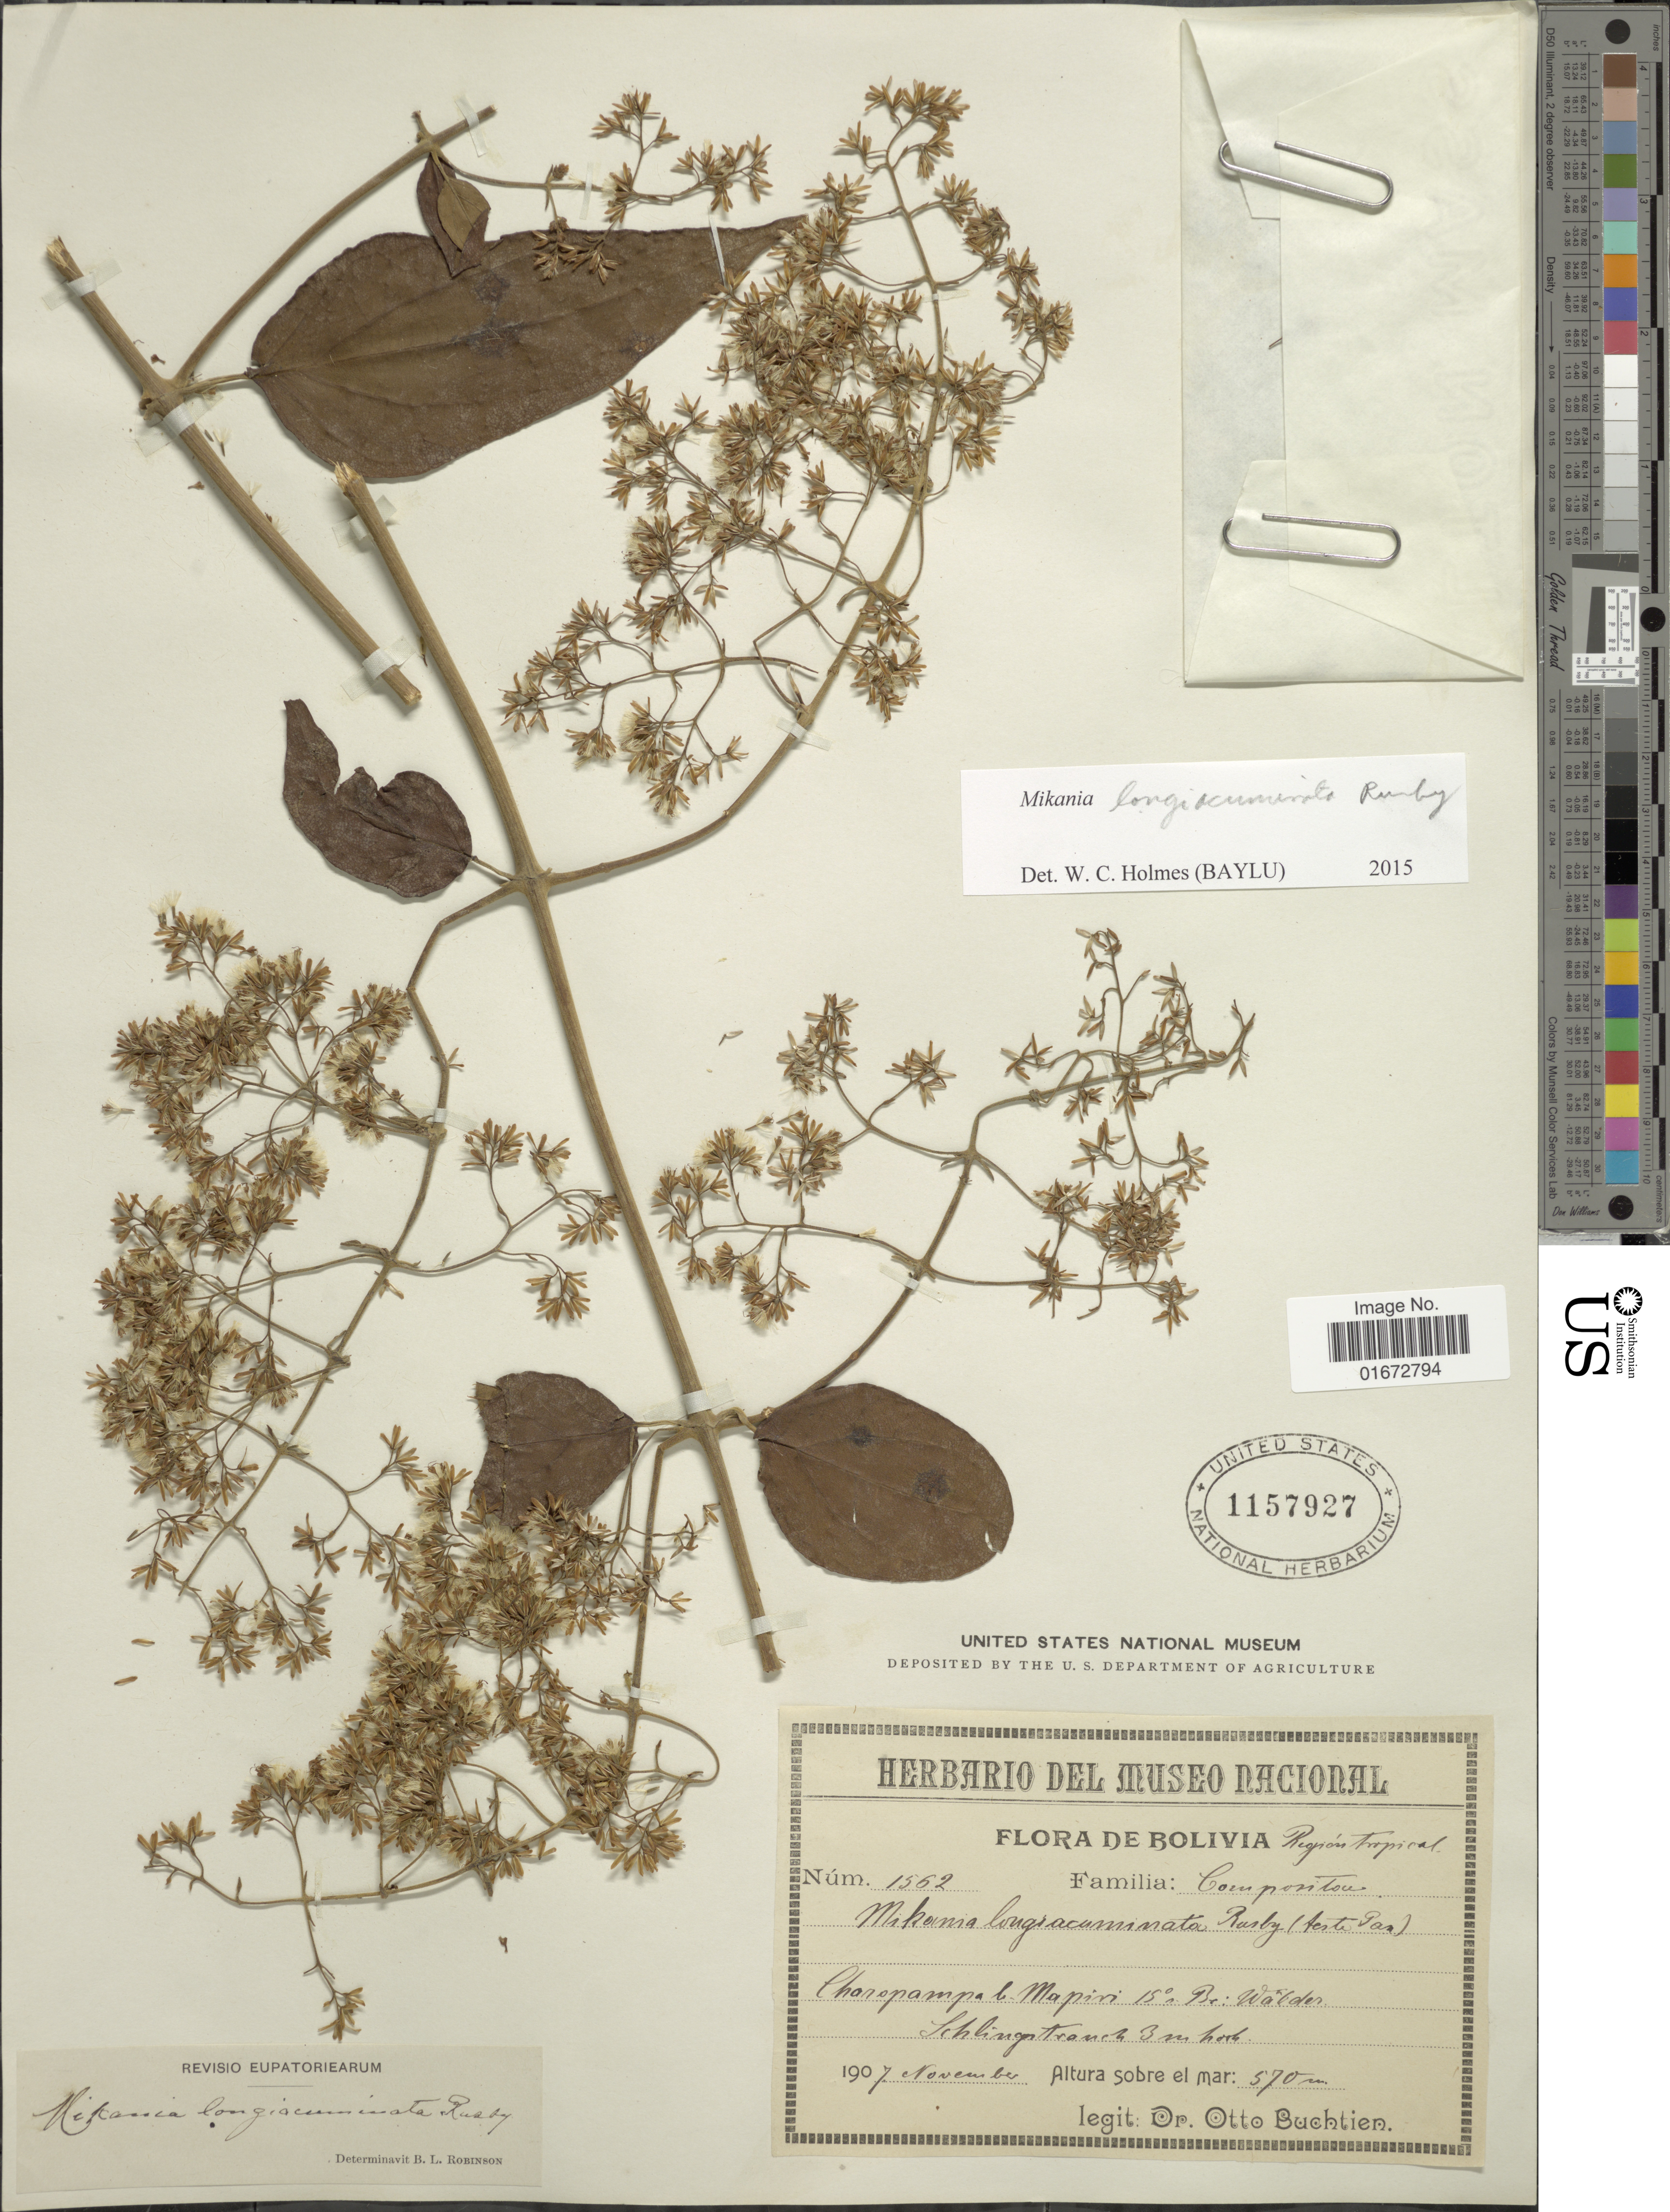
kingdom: Plantae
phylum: Tracheophyta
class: Magnoliopsida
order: Asterales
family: Asteraceae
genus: Mikania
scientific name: Mikania longiacuminata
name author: (Rusby) B.L. Rob.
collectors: O. Buchtien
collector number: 1562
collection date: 1907-11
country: Bolivia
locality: Choropampa b. Mapiri 15° s. Br. Wälder Schlingstrauch 3 m hohe.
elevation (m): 570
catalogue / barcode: US 1157927